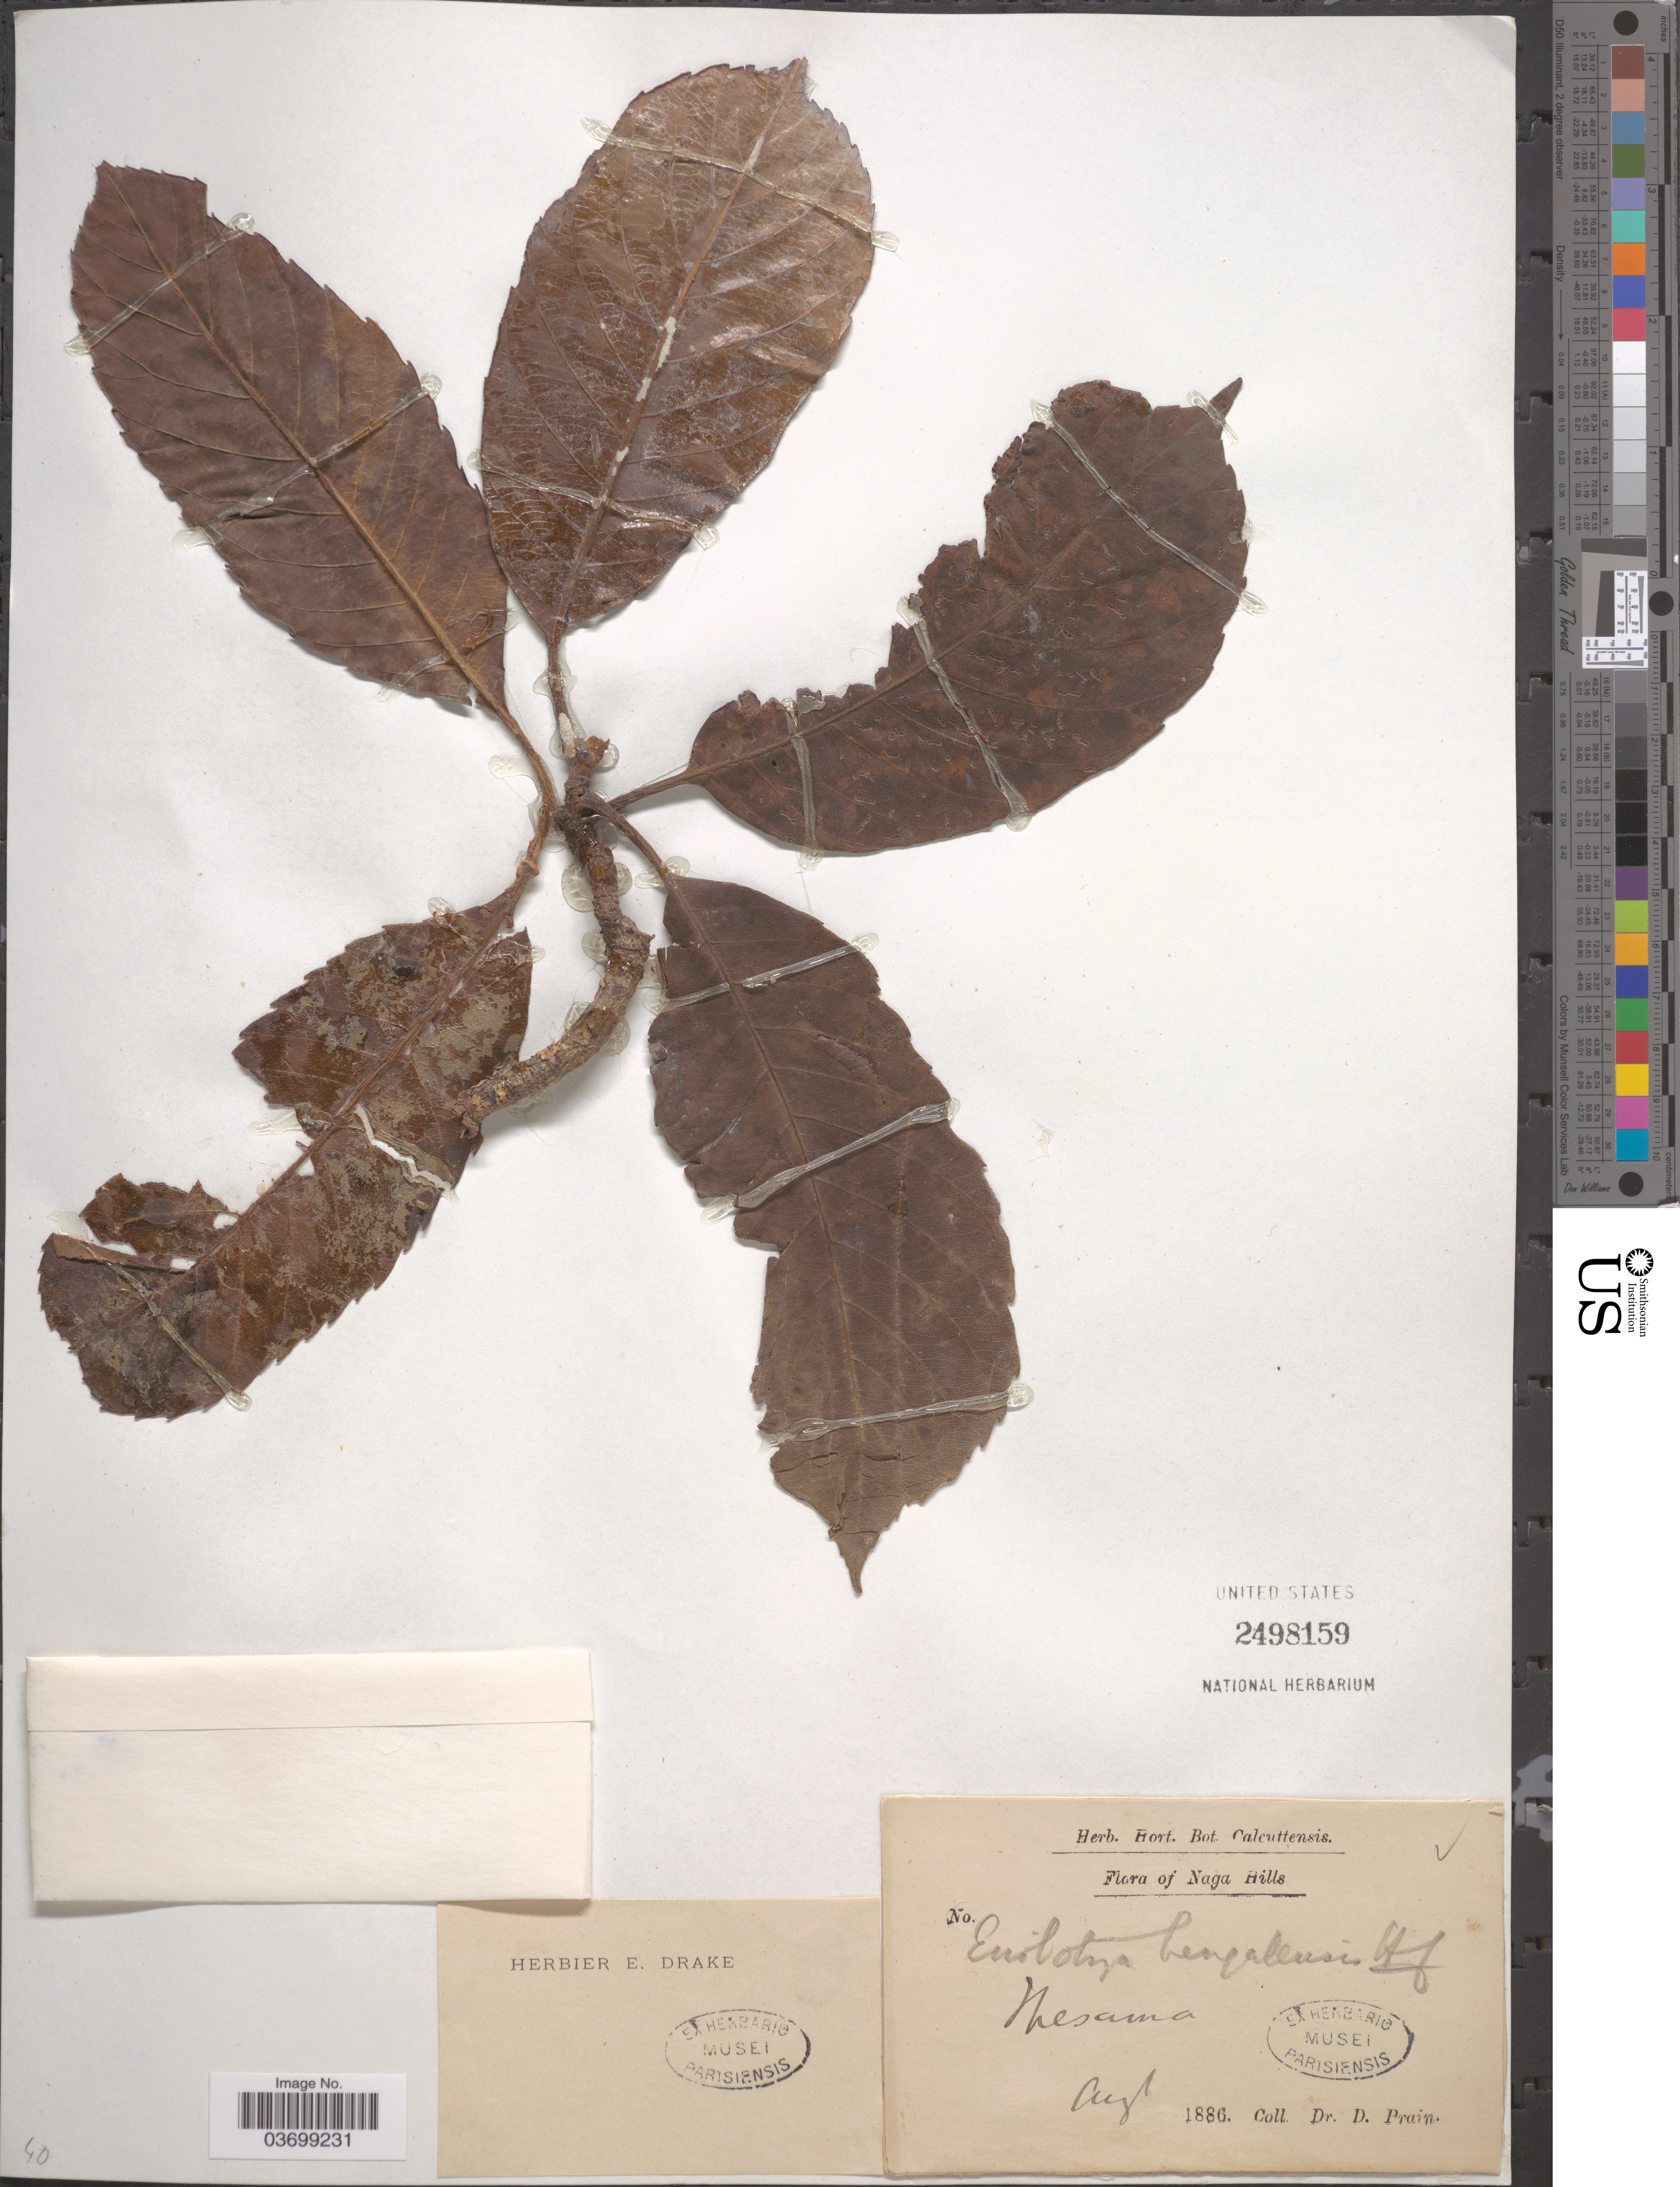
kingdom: Plantae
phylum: Tracheophyta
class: Magnoliopsida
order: Rosales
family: Rosaceae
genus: Rhaphiolepis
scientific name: Rhaphiolepis bengalensis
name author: (Roxb.) B.B. Liu & J. Wen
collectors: D. Prain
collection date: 1886-08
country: India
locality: Naga Hills. Mesama [interpreted].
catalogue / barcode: US 2498159